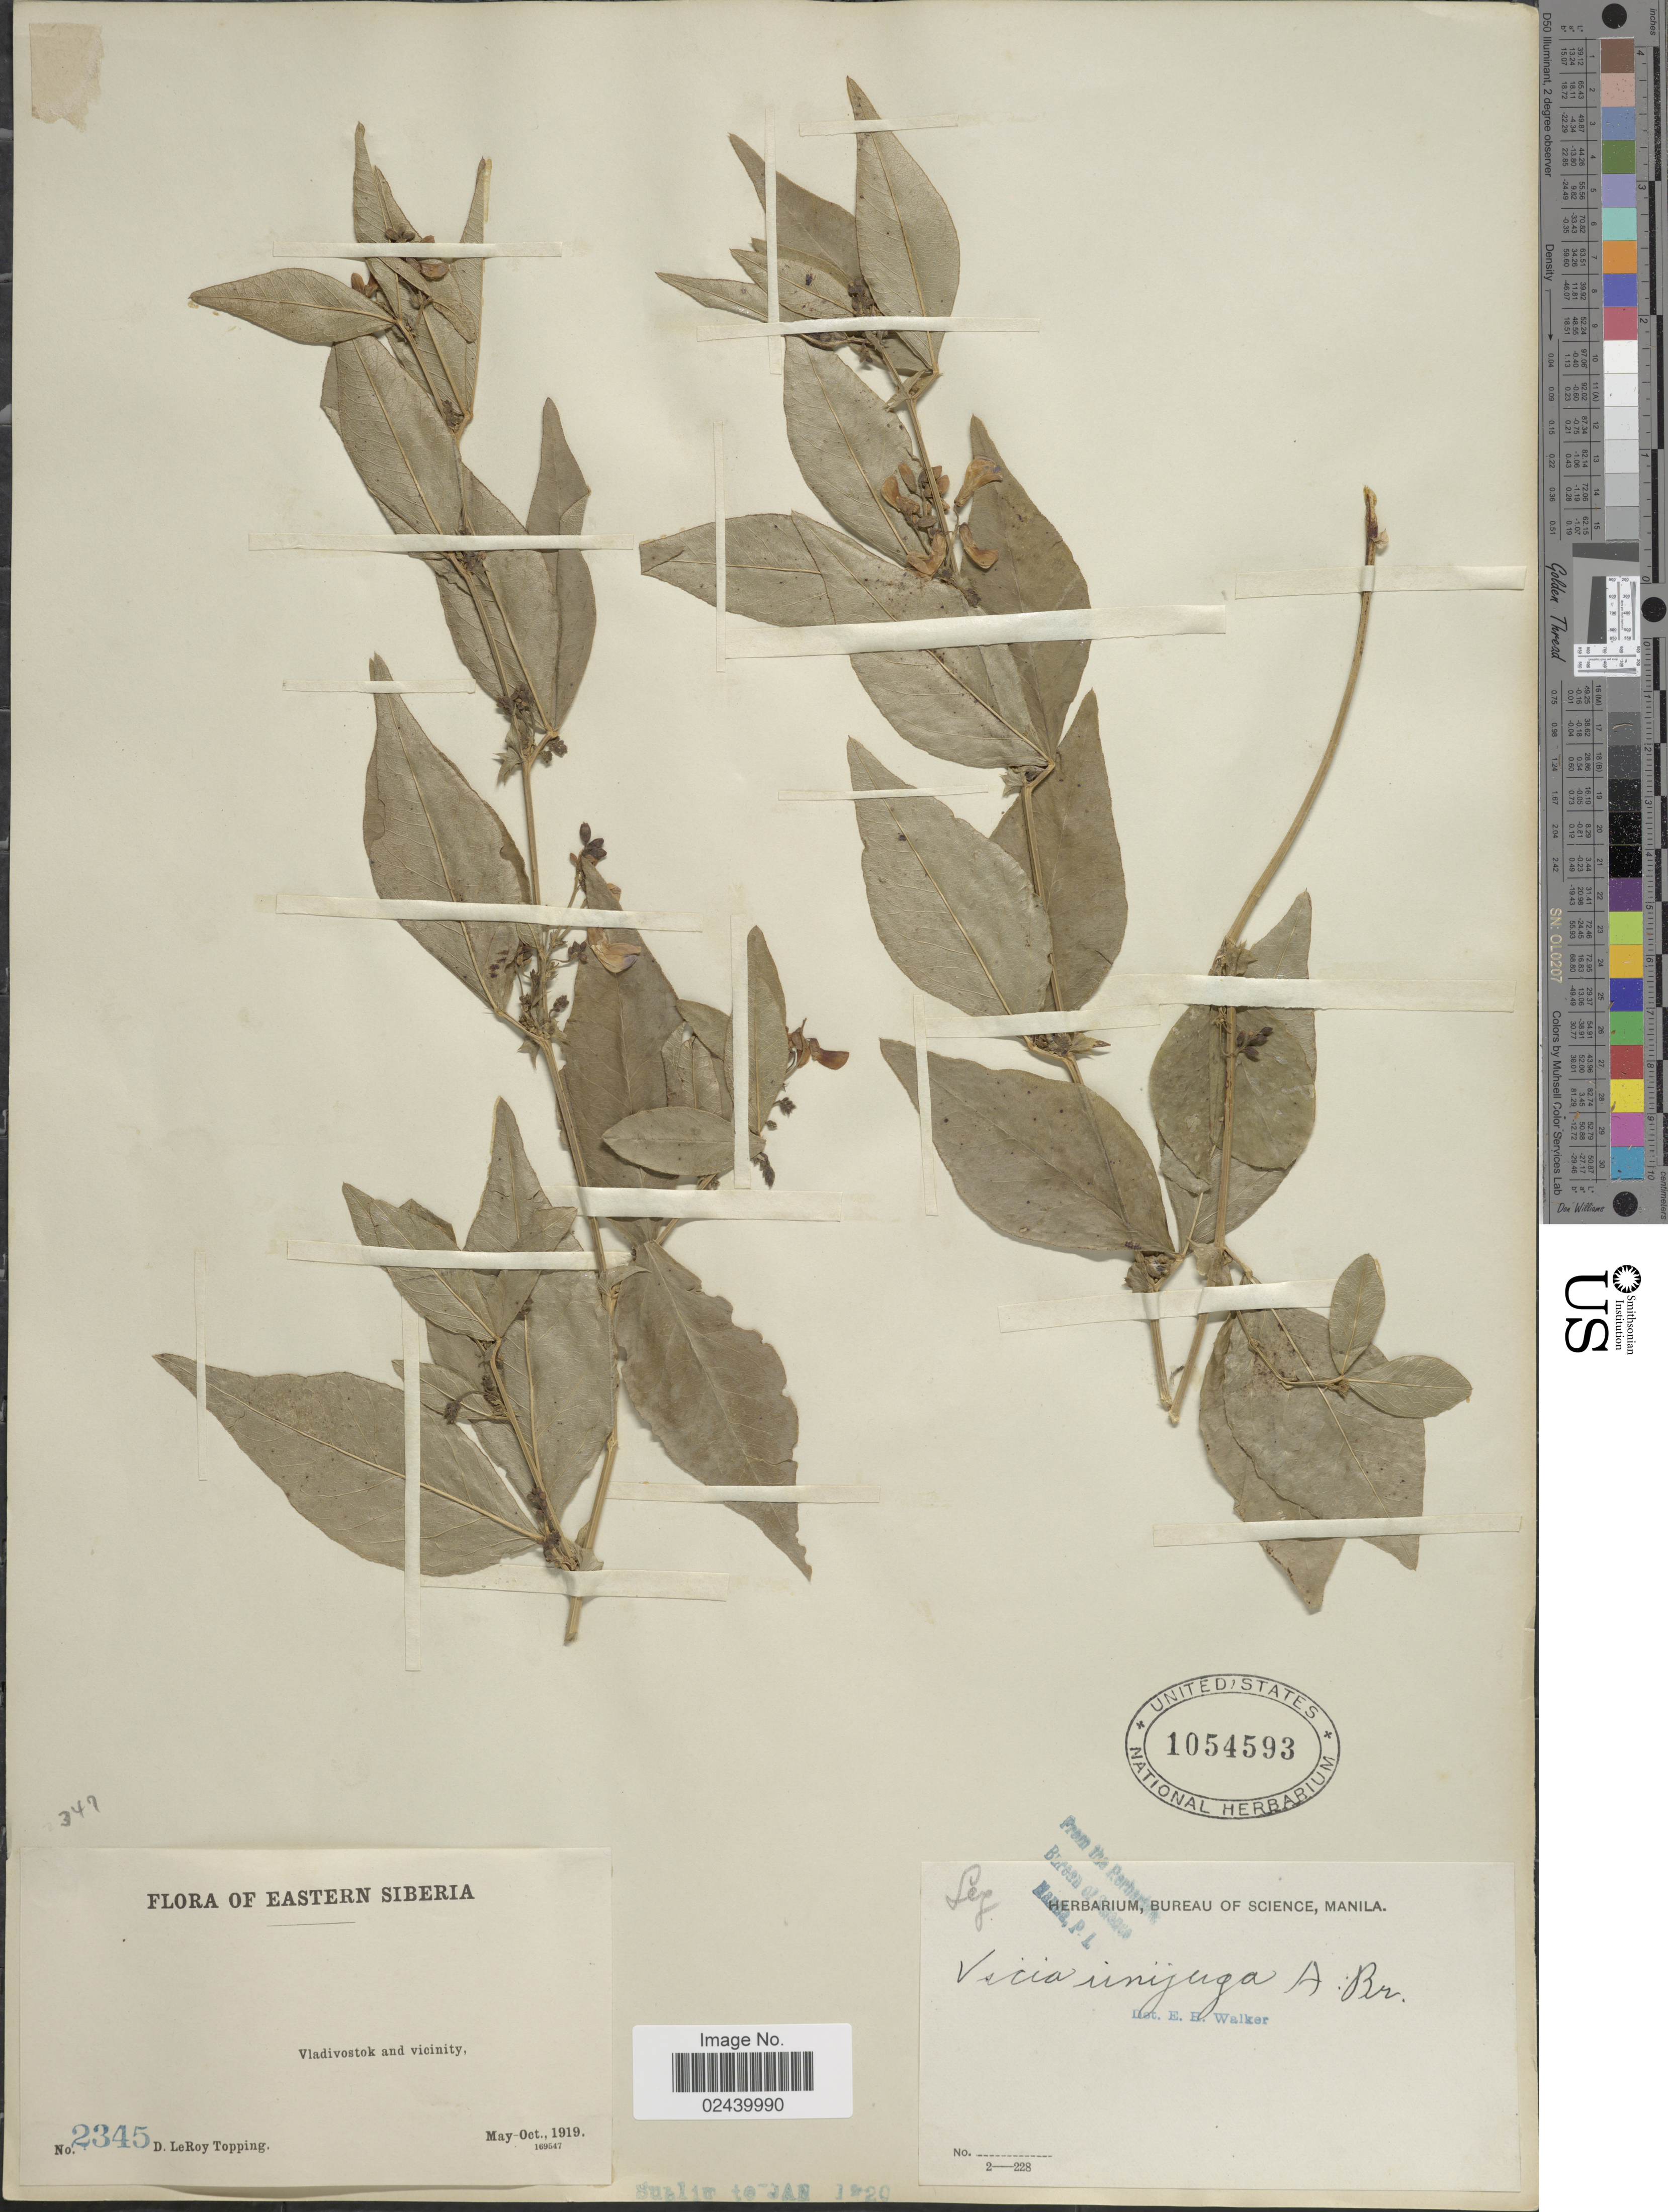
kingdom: Plantae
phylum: Tracheophyta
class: Magnoliopsida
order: Fabales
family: Fabaceae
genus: Vicia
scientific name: Vicia unijuga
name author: A. Braun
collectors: D. L. Topping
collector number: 2345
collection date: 1919-05/1919-10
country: Russian Federation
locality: Eastern Siberia, Vladivostok and vicinity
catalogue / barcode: US 1054593